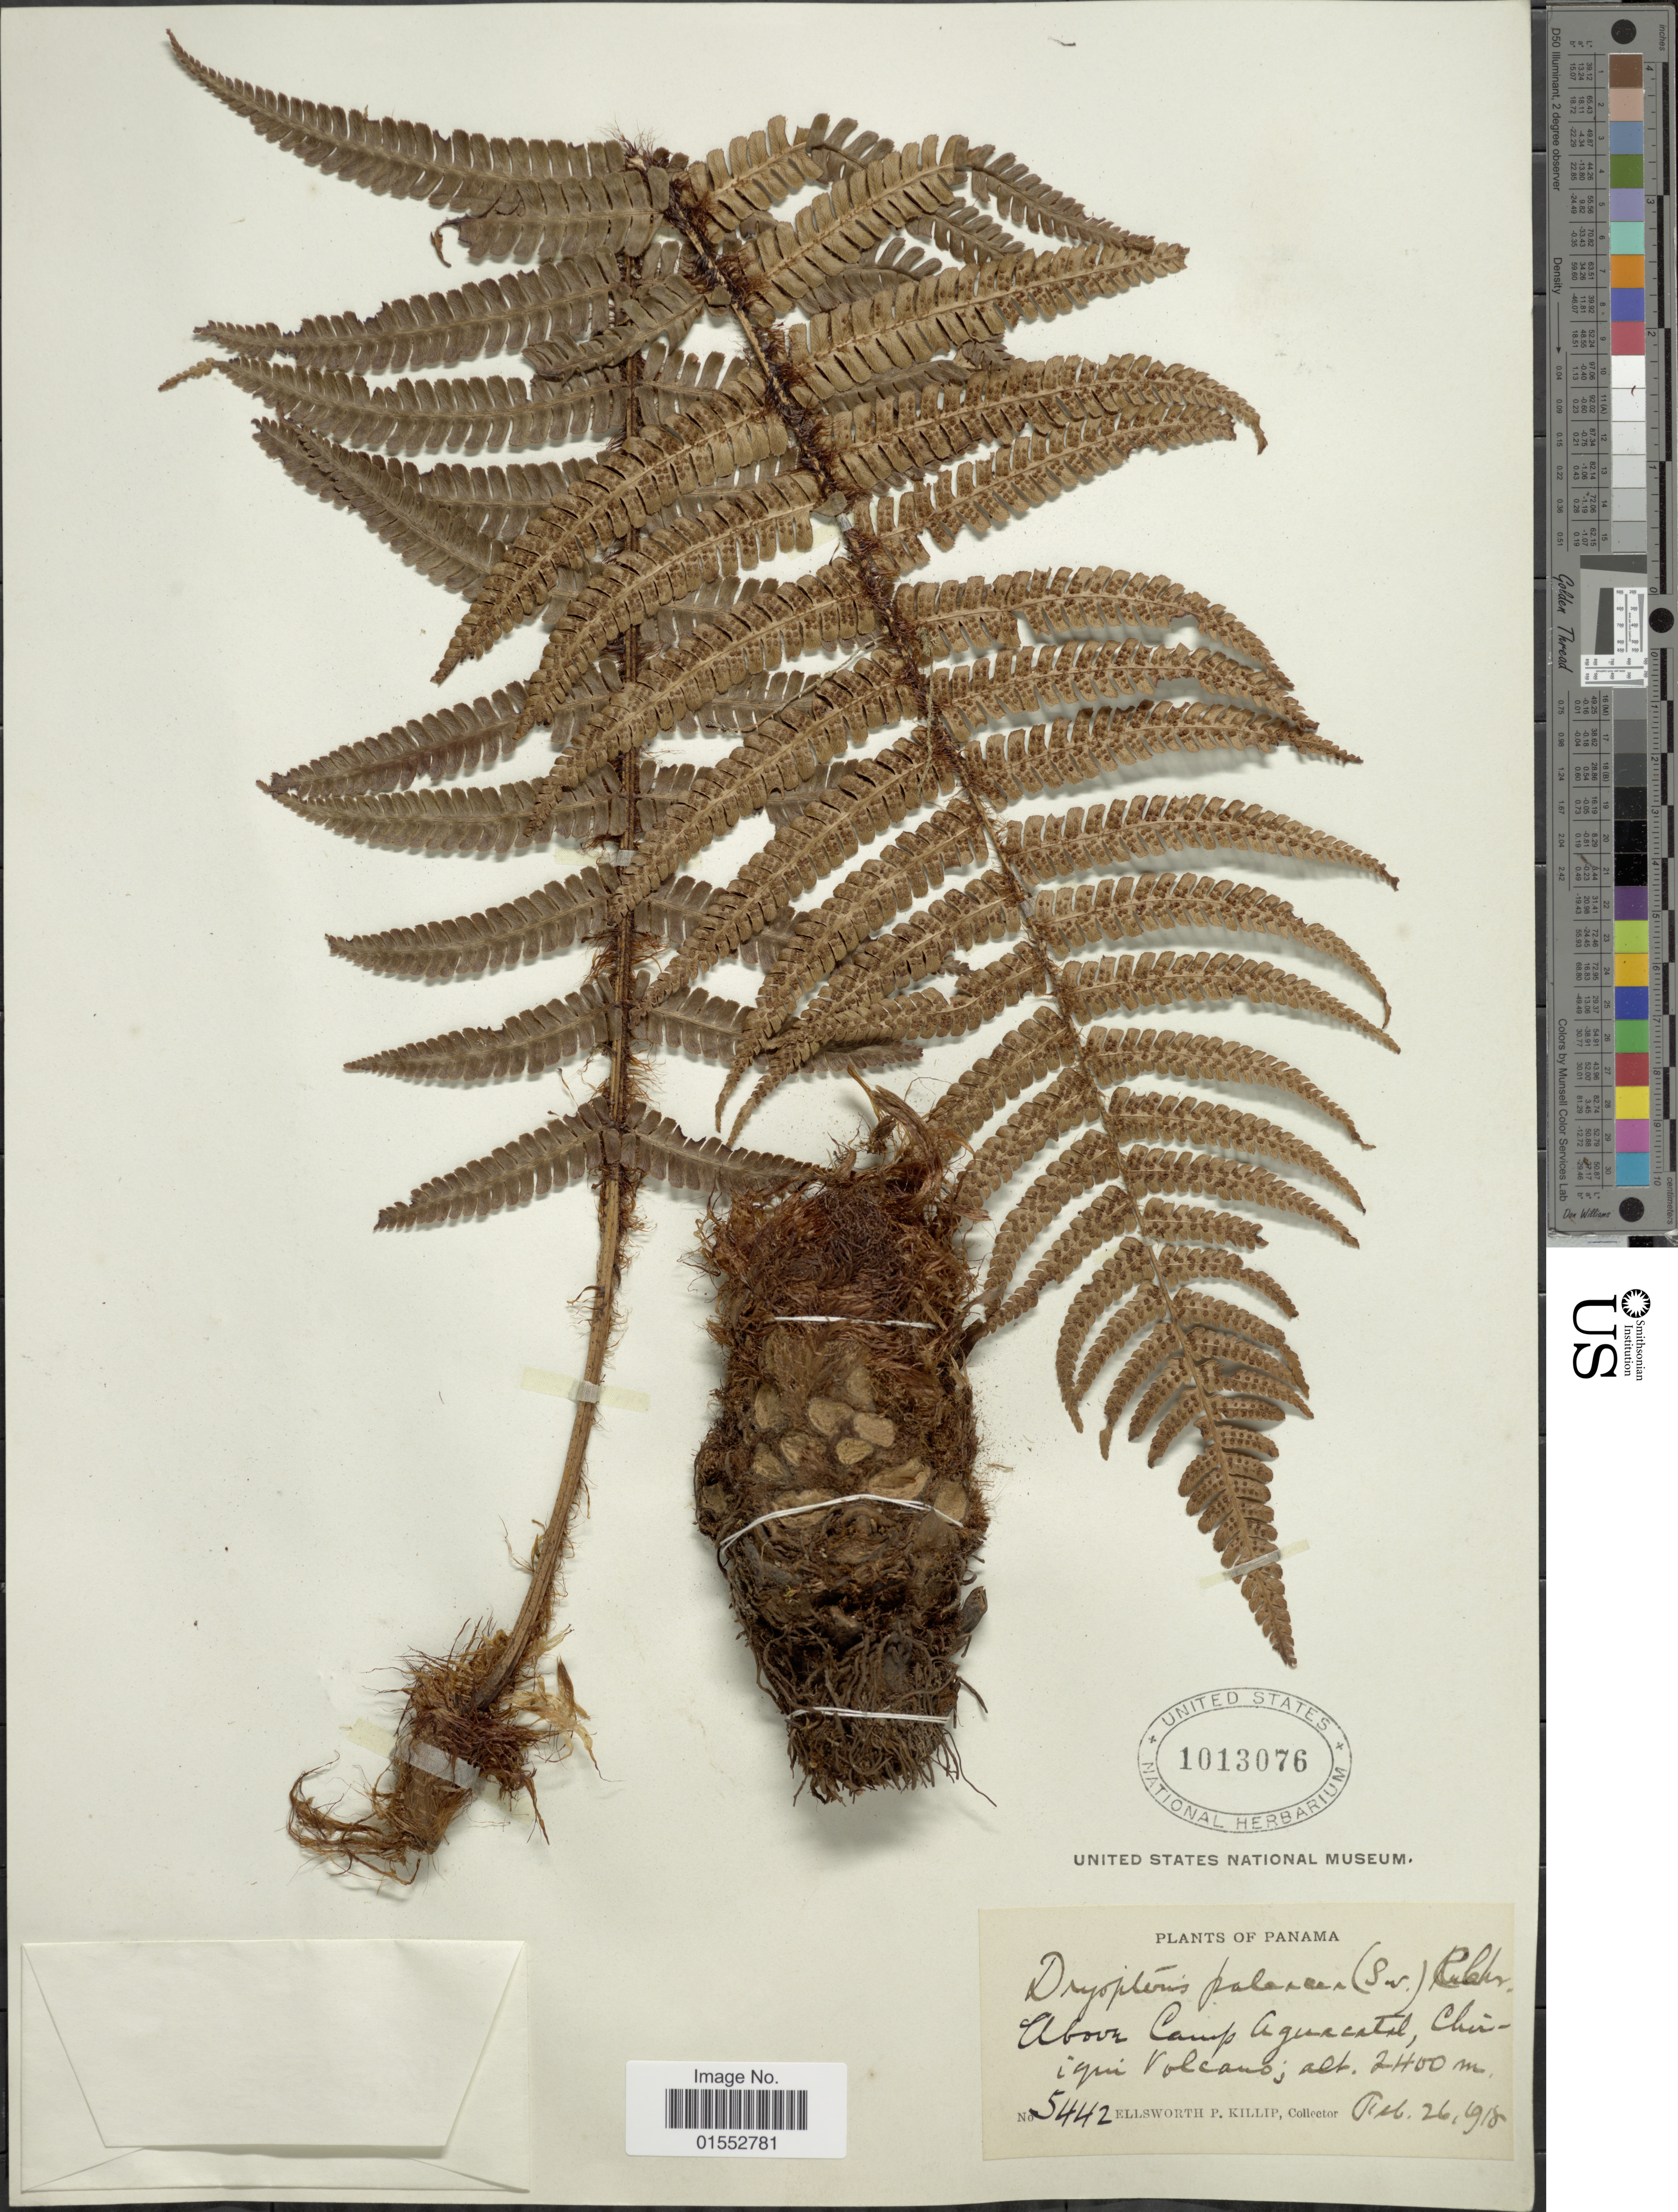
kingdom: Plantae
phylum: Tracheophyta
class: Polypodiopsida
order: Polypodiales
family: Dryopteridaceae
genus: Dryopteris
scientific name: Dryopteris wallichiana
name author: (Spreng.) Hyl.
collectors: E. P. Killip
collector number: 5442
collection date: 1918-02-26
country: Panama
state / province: Chiriqui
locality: Above Camp Aguacatal, Chiriqui Volcano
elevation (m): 2400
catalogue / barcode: US 1013076